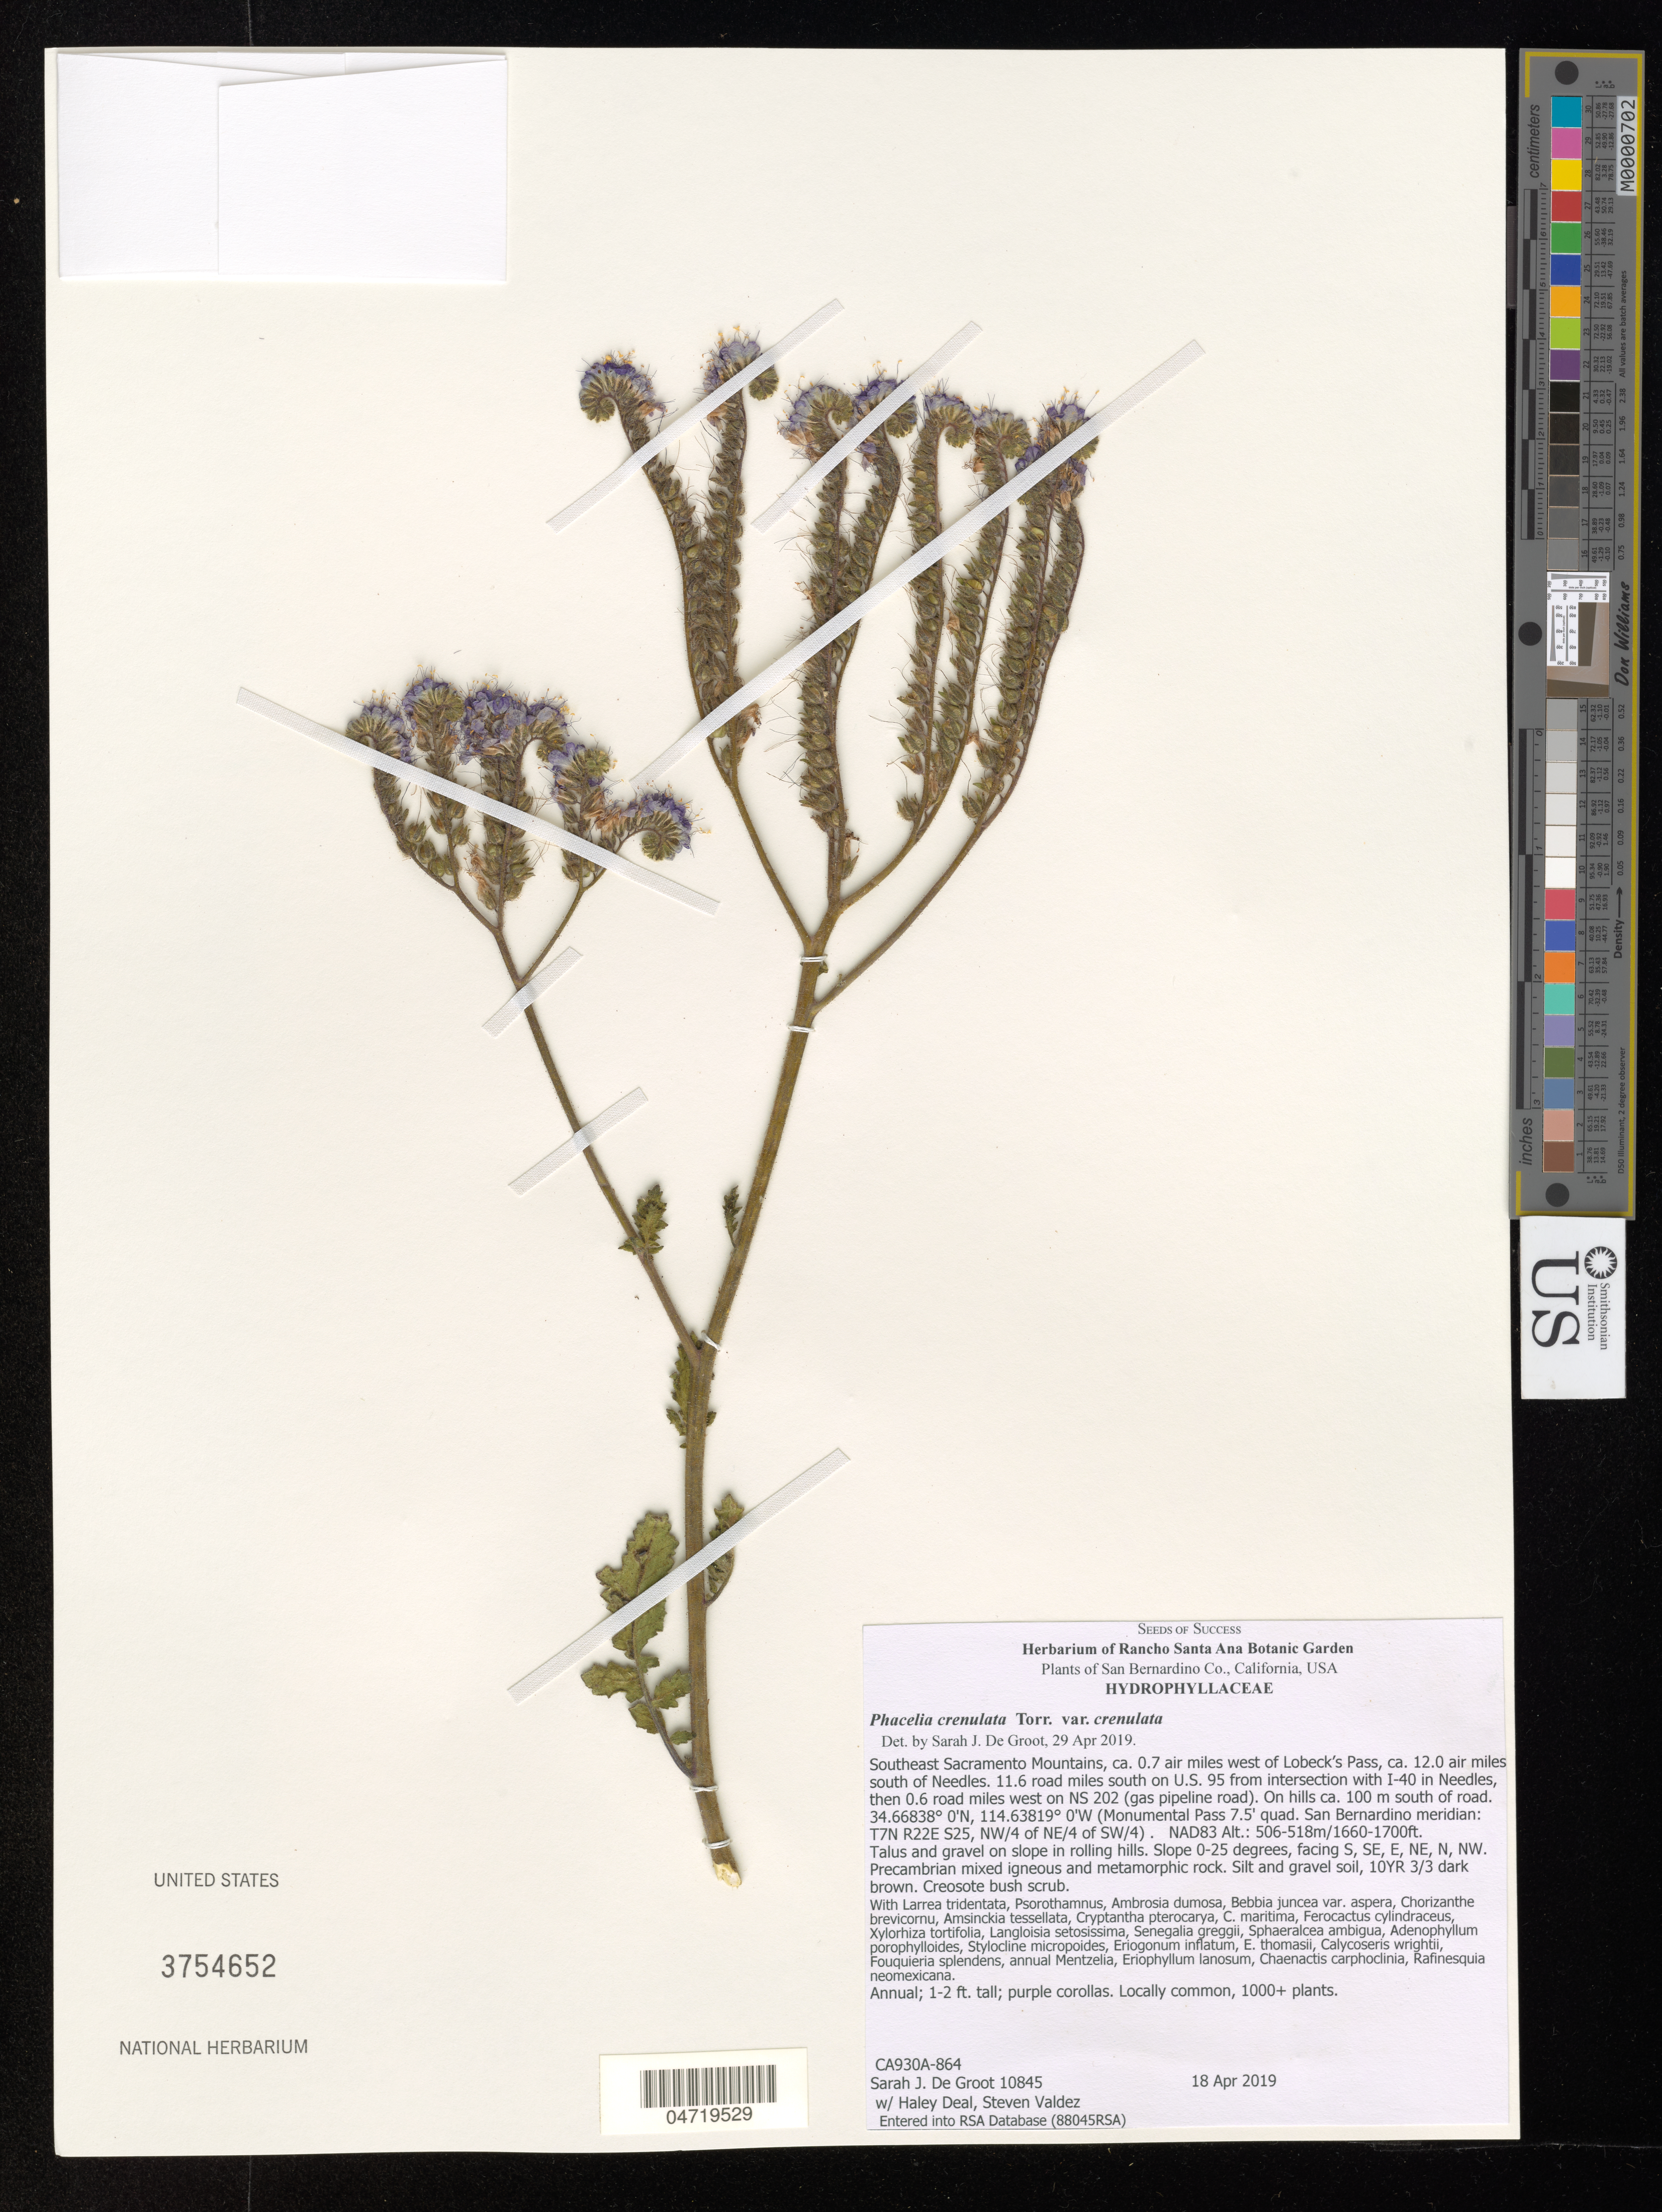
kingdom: Plantae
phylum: Tracheophyta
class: Magnoliopsida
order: Boraginales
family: Hydrophyllaceae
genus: Phacelia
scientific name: Phacelia crenulata var. crenulata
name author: Torr. ex S. Watson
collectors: S. De Groot, H. Deal & J. Miladin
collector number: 10845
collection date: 2019-04-18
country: United States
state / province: California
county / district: San Bernardino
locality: San Bernardino Co. Southeast Sacramento Mountains, ca. 0.7 air miles west of Lobeck's Pass, ca. 12.0 air miles south of Needles. 11.6 road miles south of U.S. 95 from intersection with I-40 in Needles, then 0.6 road miles on NS 202 (gas pipeline road). On hills ca. 100 m south of road. (Monumental Pass 7.5' quad. San Bernardino meridian: T7N R22E S25, NW/4 of NE/4 of SW/4). NAD83.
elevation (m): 506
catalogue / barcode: US 3754652